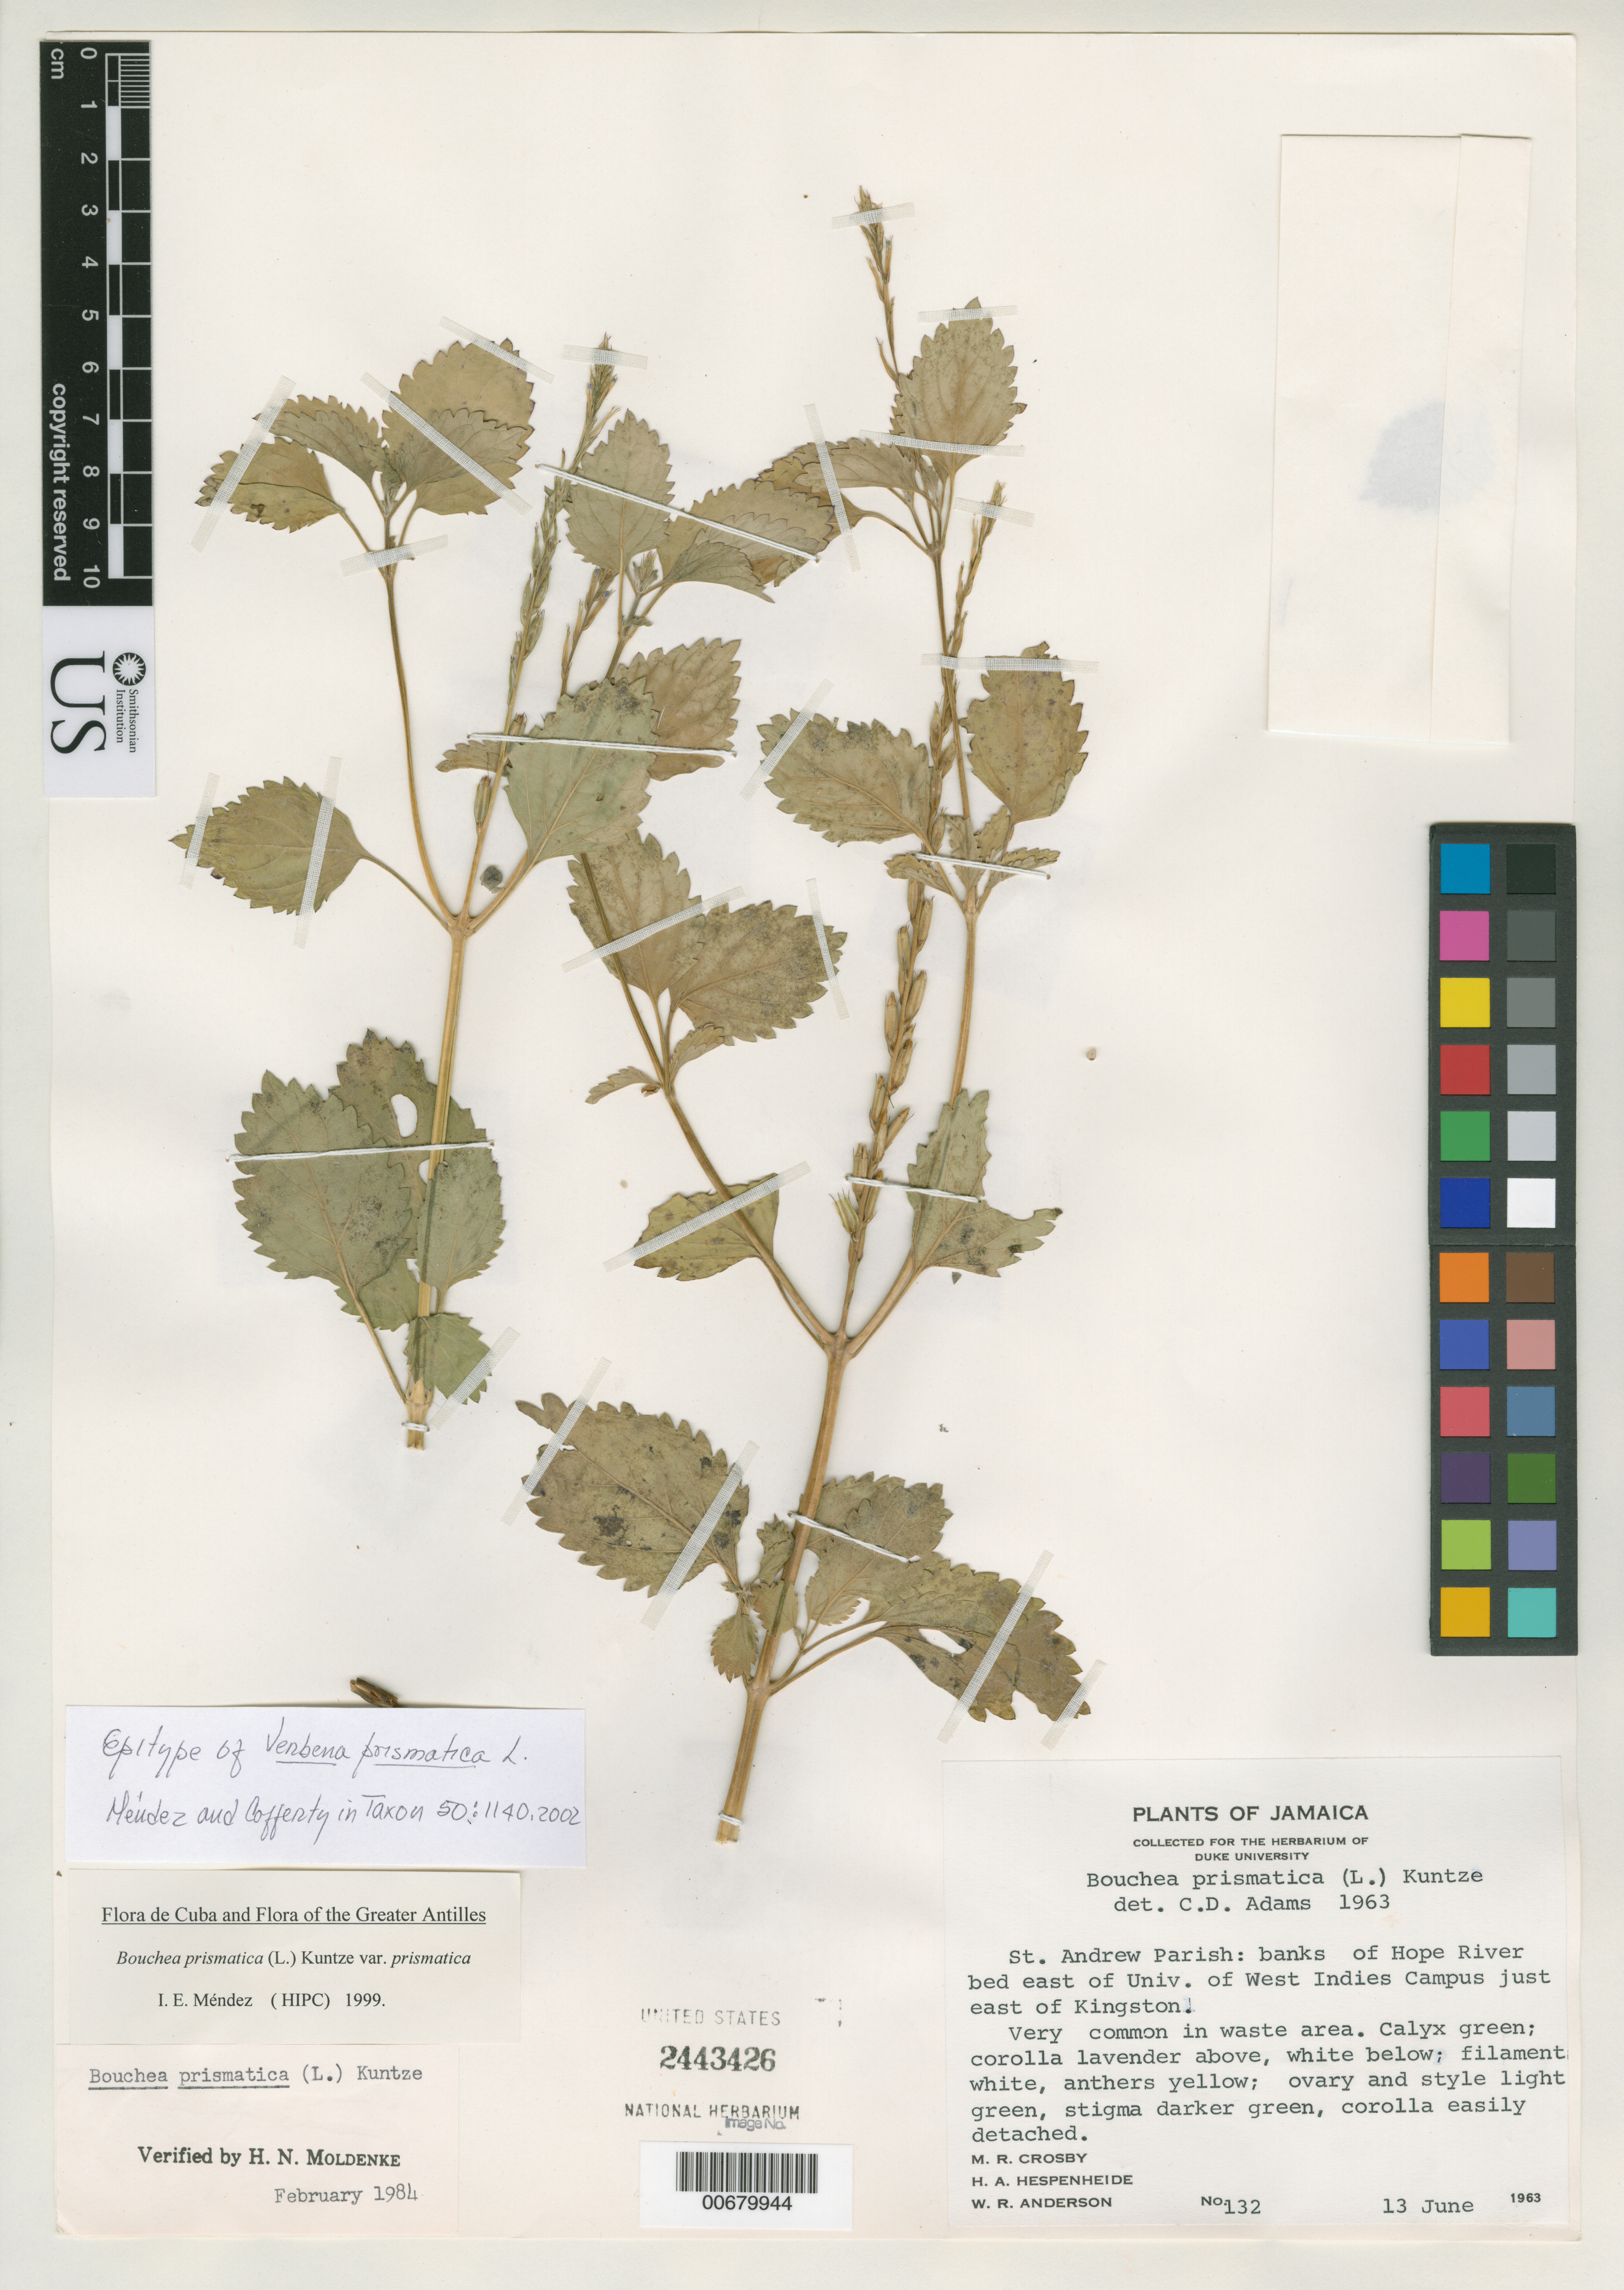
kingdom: Plantae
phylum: Tracheophyta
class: Magnoliopsida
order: Lamiales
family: Verbenaceae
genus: Verbena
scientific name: Verbena prismatica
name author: L.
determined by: Méndez, Isidro E., (HIPC)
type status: Epitype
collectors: M. R. Crosby, H. A. Hespenheide & W. R. Anderson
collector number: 132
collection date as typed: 13 Jun 1963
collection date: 1963-06-13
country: Jamaica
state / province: Saint Andrew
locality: Banks of Hope River bed just east of Univ. of West Indies Campus just east of Kingston.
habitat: Very common in waste area.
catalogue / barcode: US 2443426